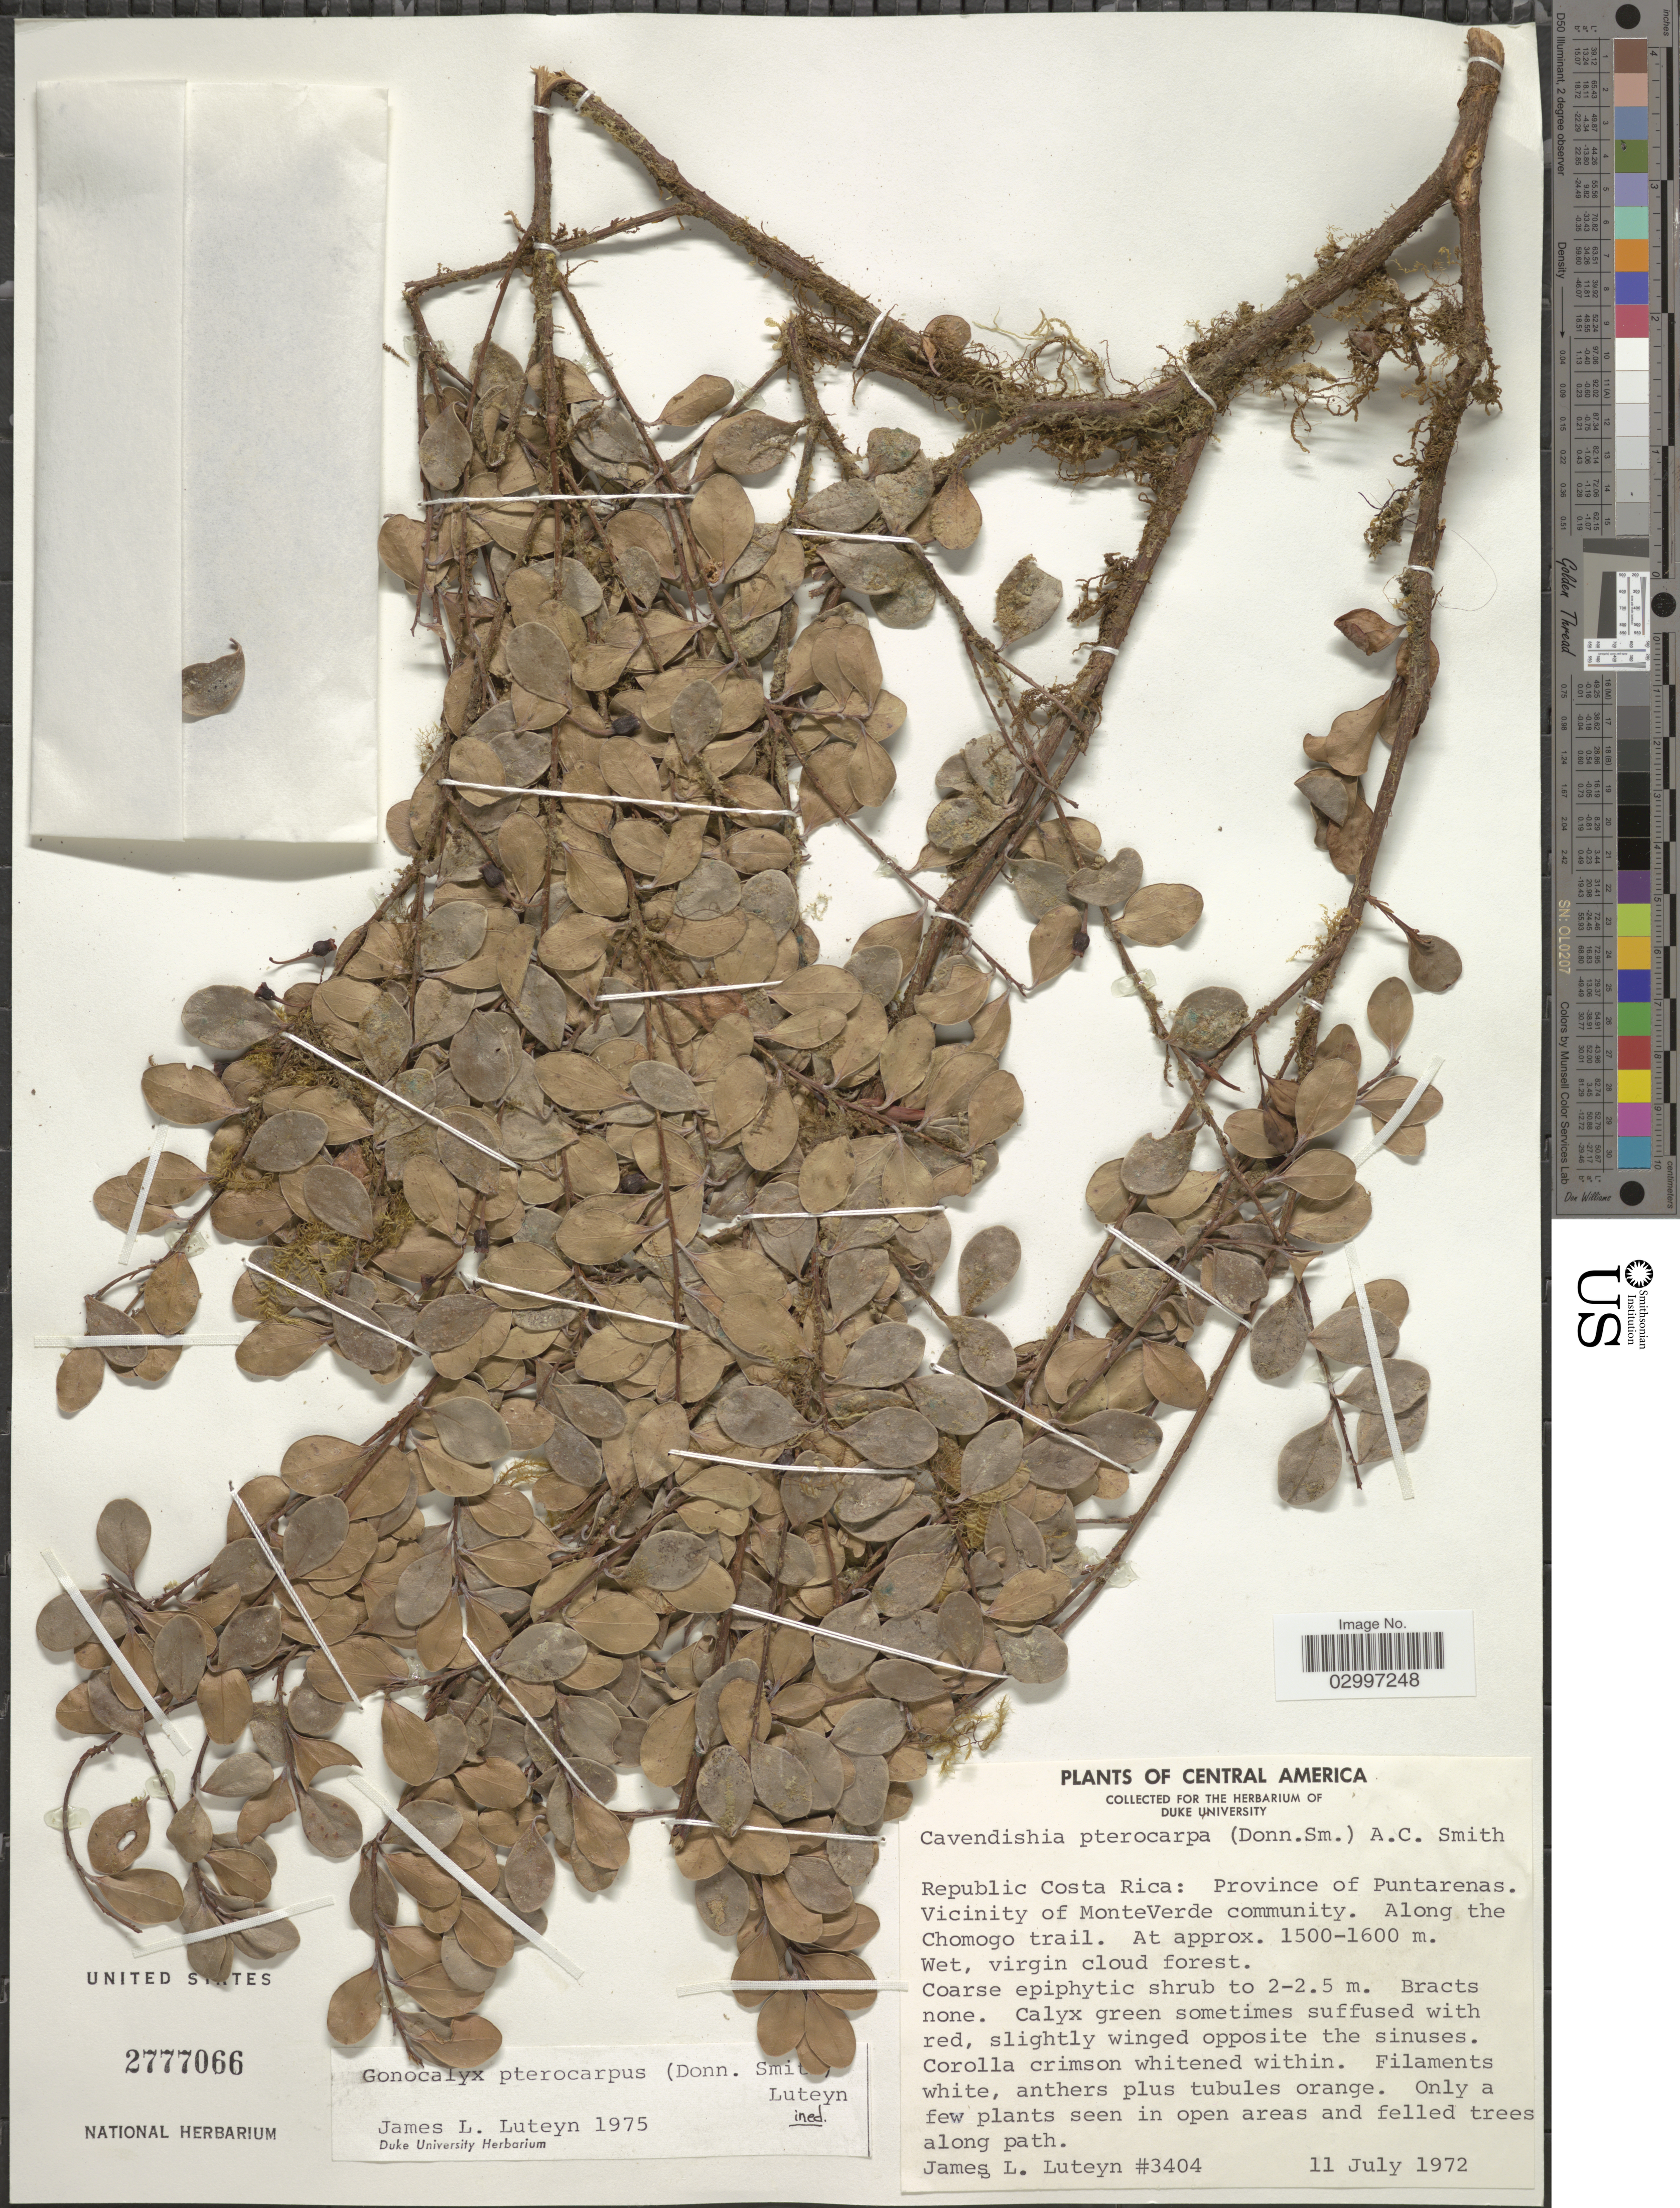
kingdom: Plantae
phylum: Tracheophyta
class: Magnoliopsida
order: Ericales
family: Ericaceae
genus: Gonocalyx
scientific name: Gonocalyx pterocarpus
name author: (Donn. Sm.) Luteyn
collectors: J. Luteyn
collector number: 3404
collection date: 1972-07-11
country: Costa Rica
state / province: Puntarenas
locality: Republic Costa Rica, Vicinity of MonteVerde community, Along the Chomogo trail.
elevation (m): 1500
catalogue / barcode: US 2777066